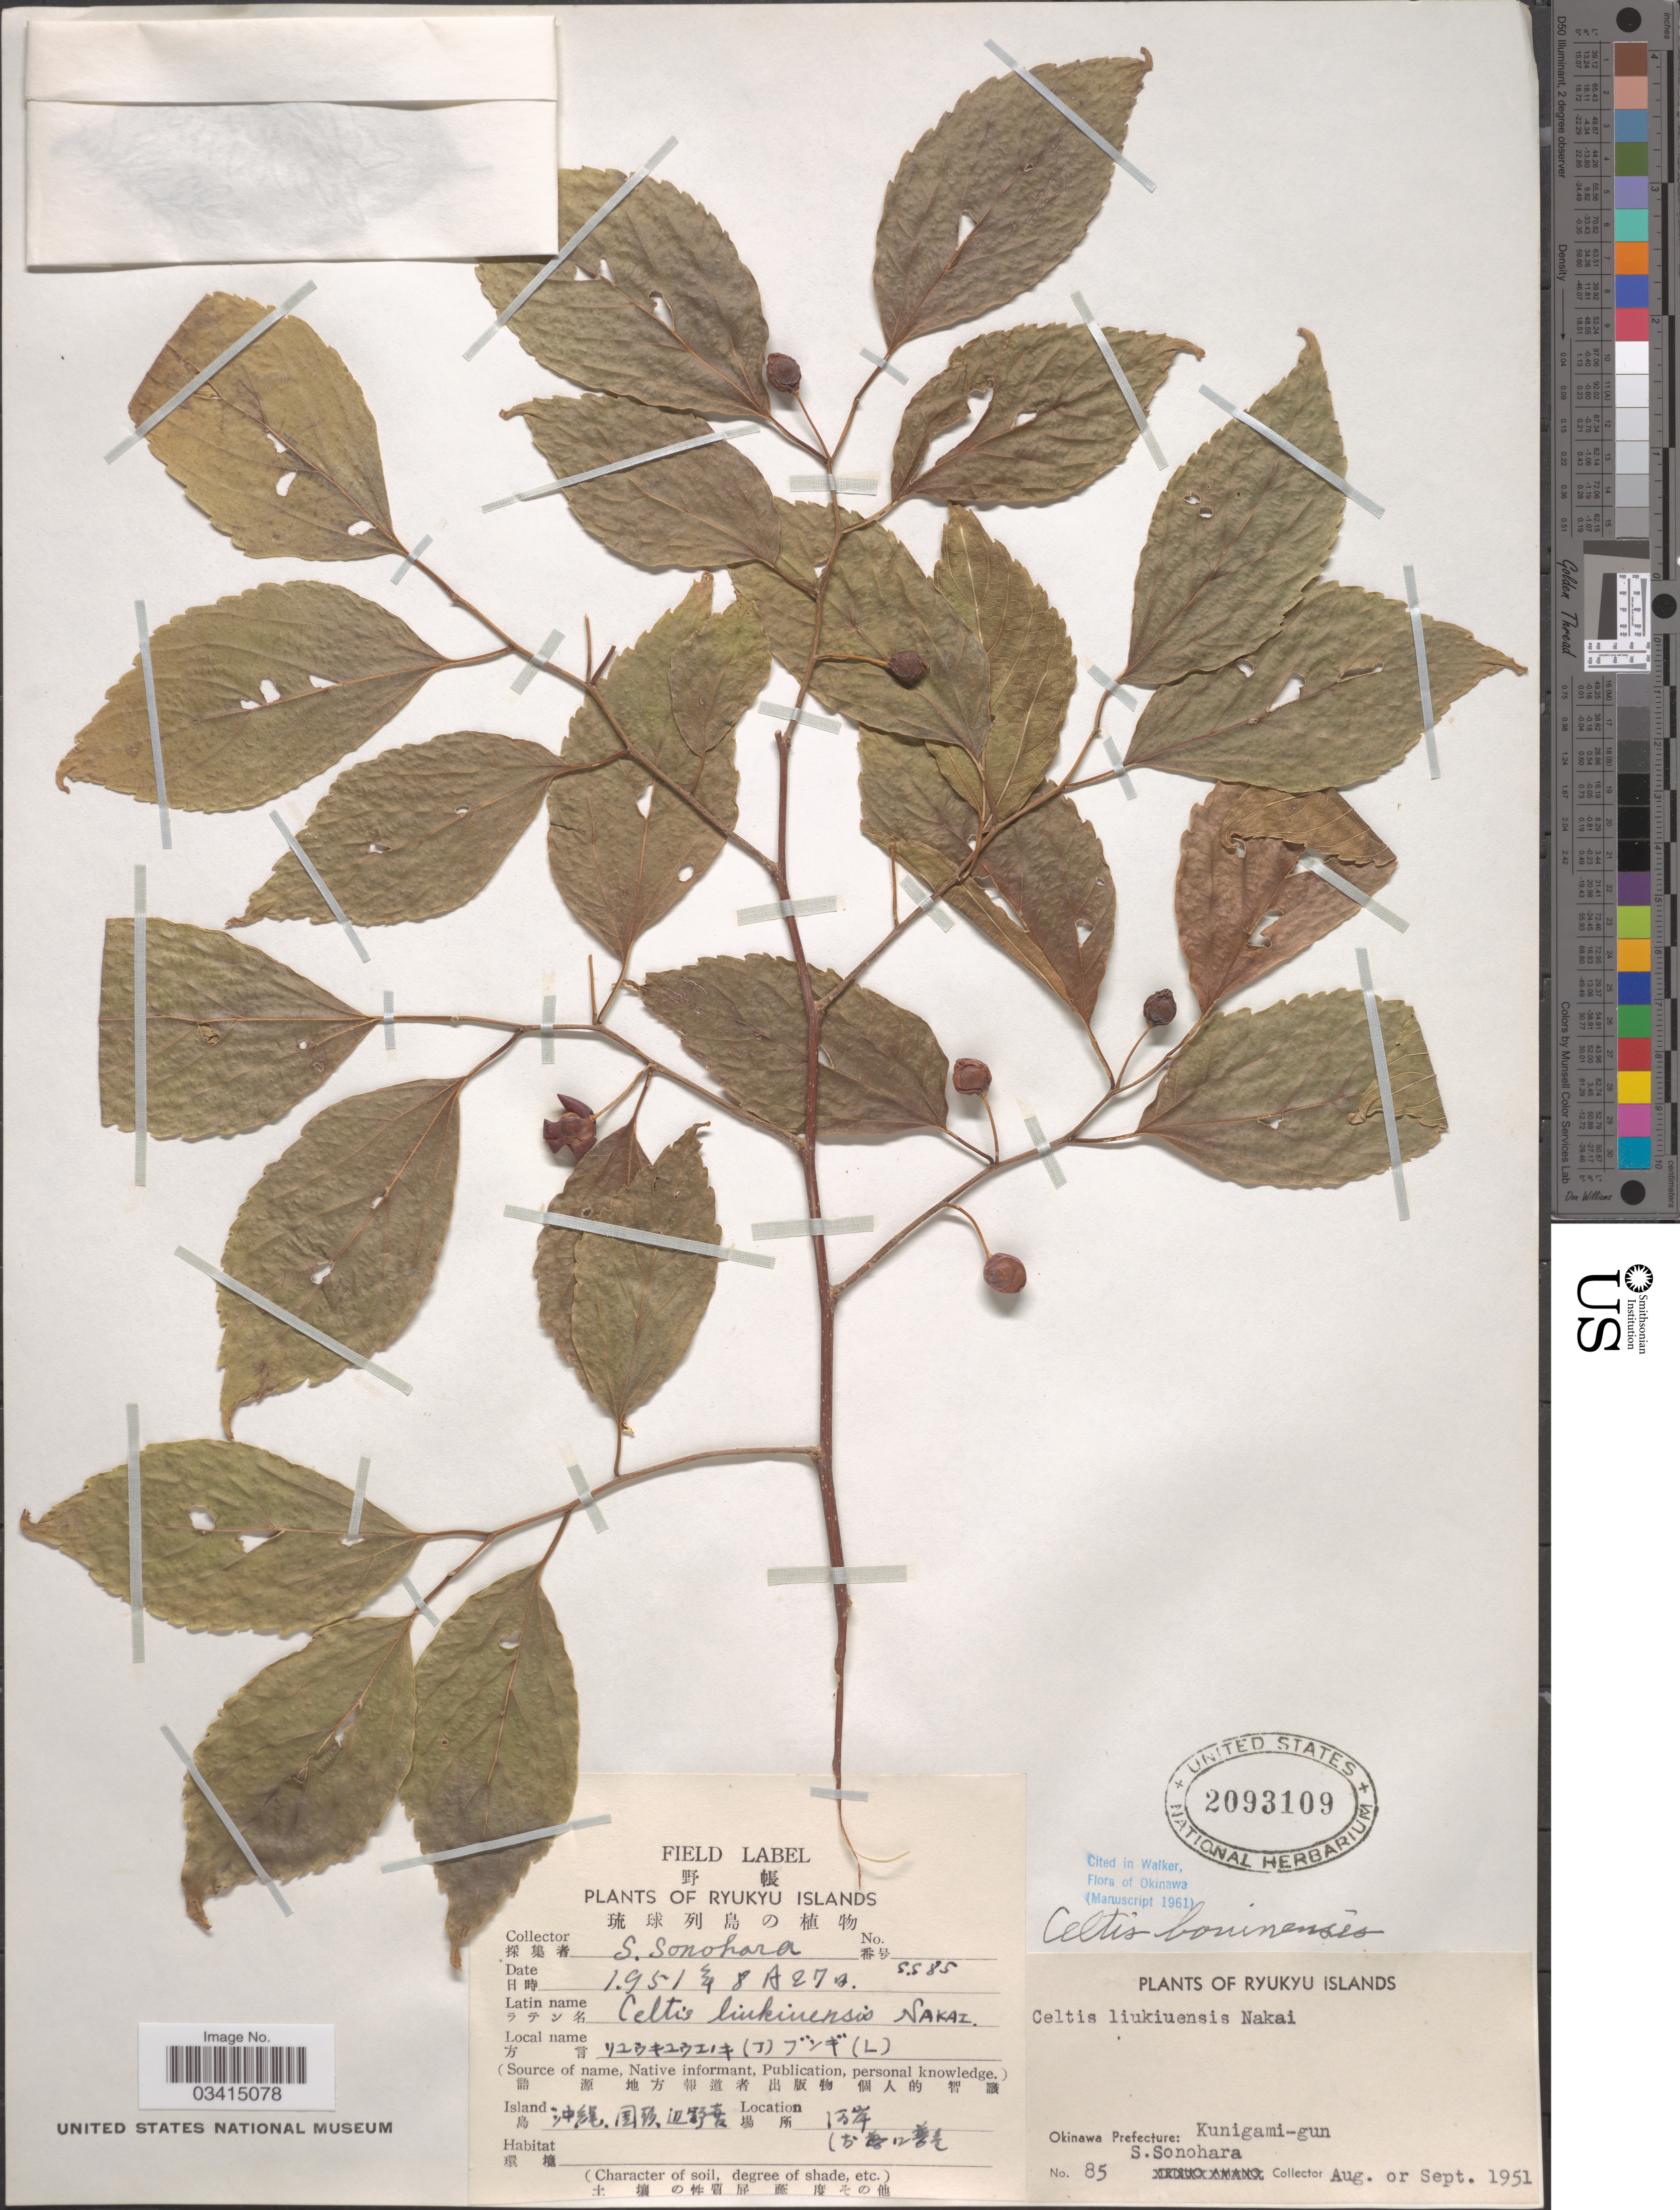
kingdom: Plantae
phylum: Tracheophyta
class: Magnoliopsida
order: Rosales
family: Cannabaceae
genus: Celtis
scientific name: Celtis boninensis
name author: Koidz.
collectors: S. Sonohara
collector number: S.S.85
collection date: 1951-08-27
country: Japan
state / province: Okinawa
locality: Ryukyu Islands. Okinawa Prefecture: Kunigami-gun.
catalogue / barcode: US 2093109